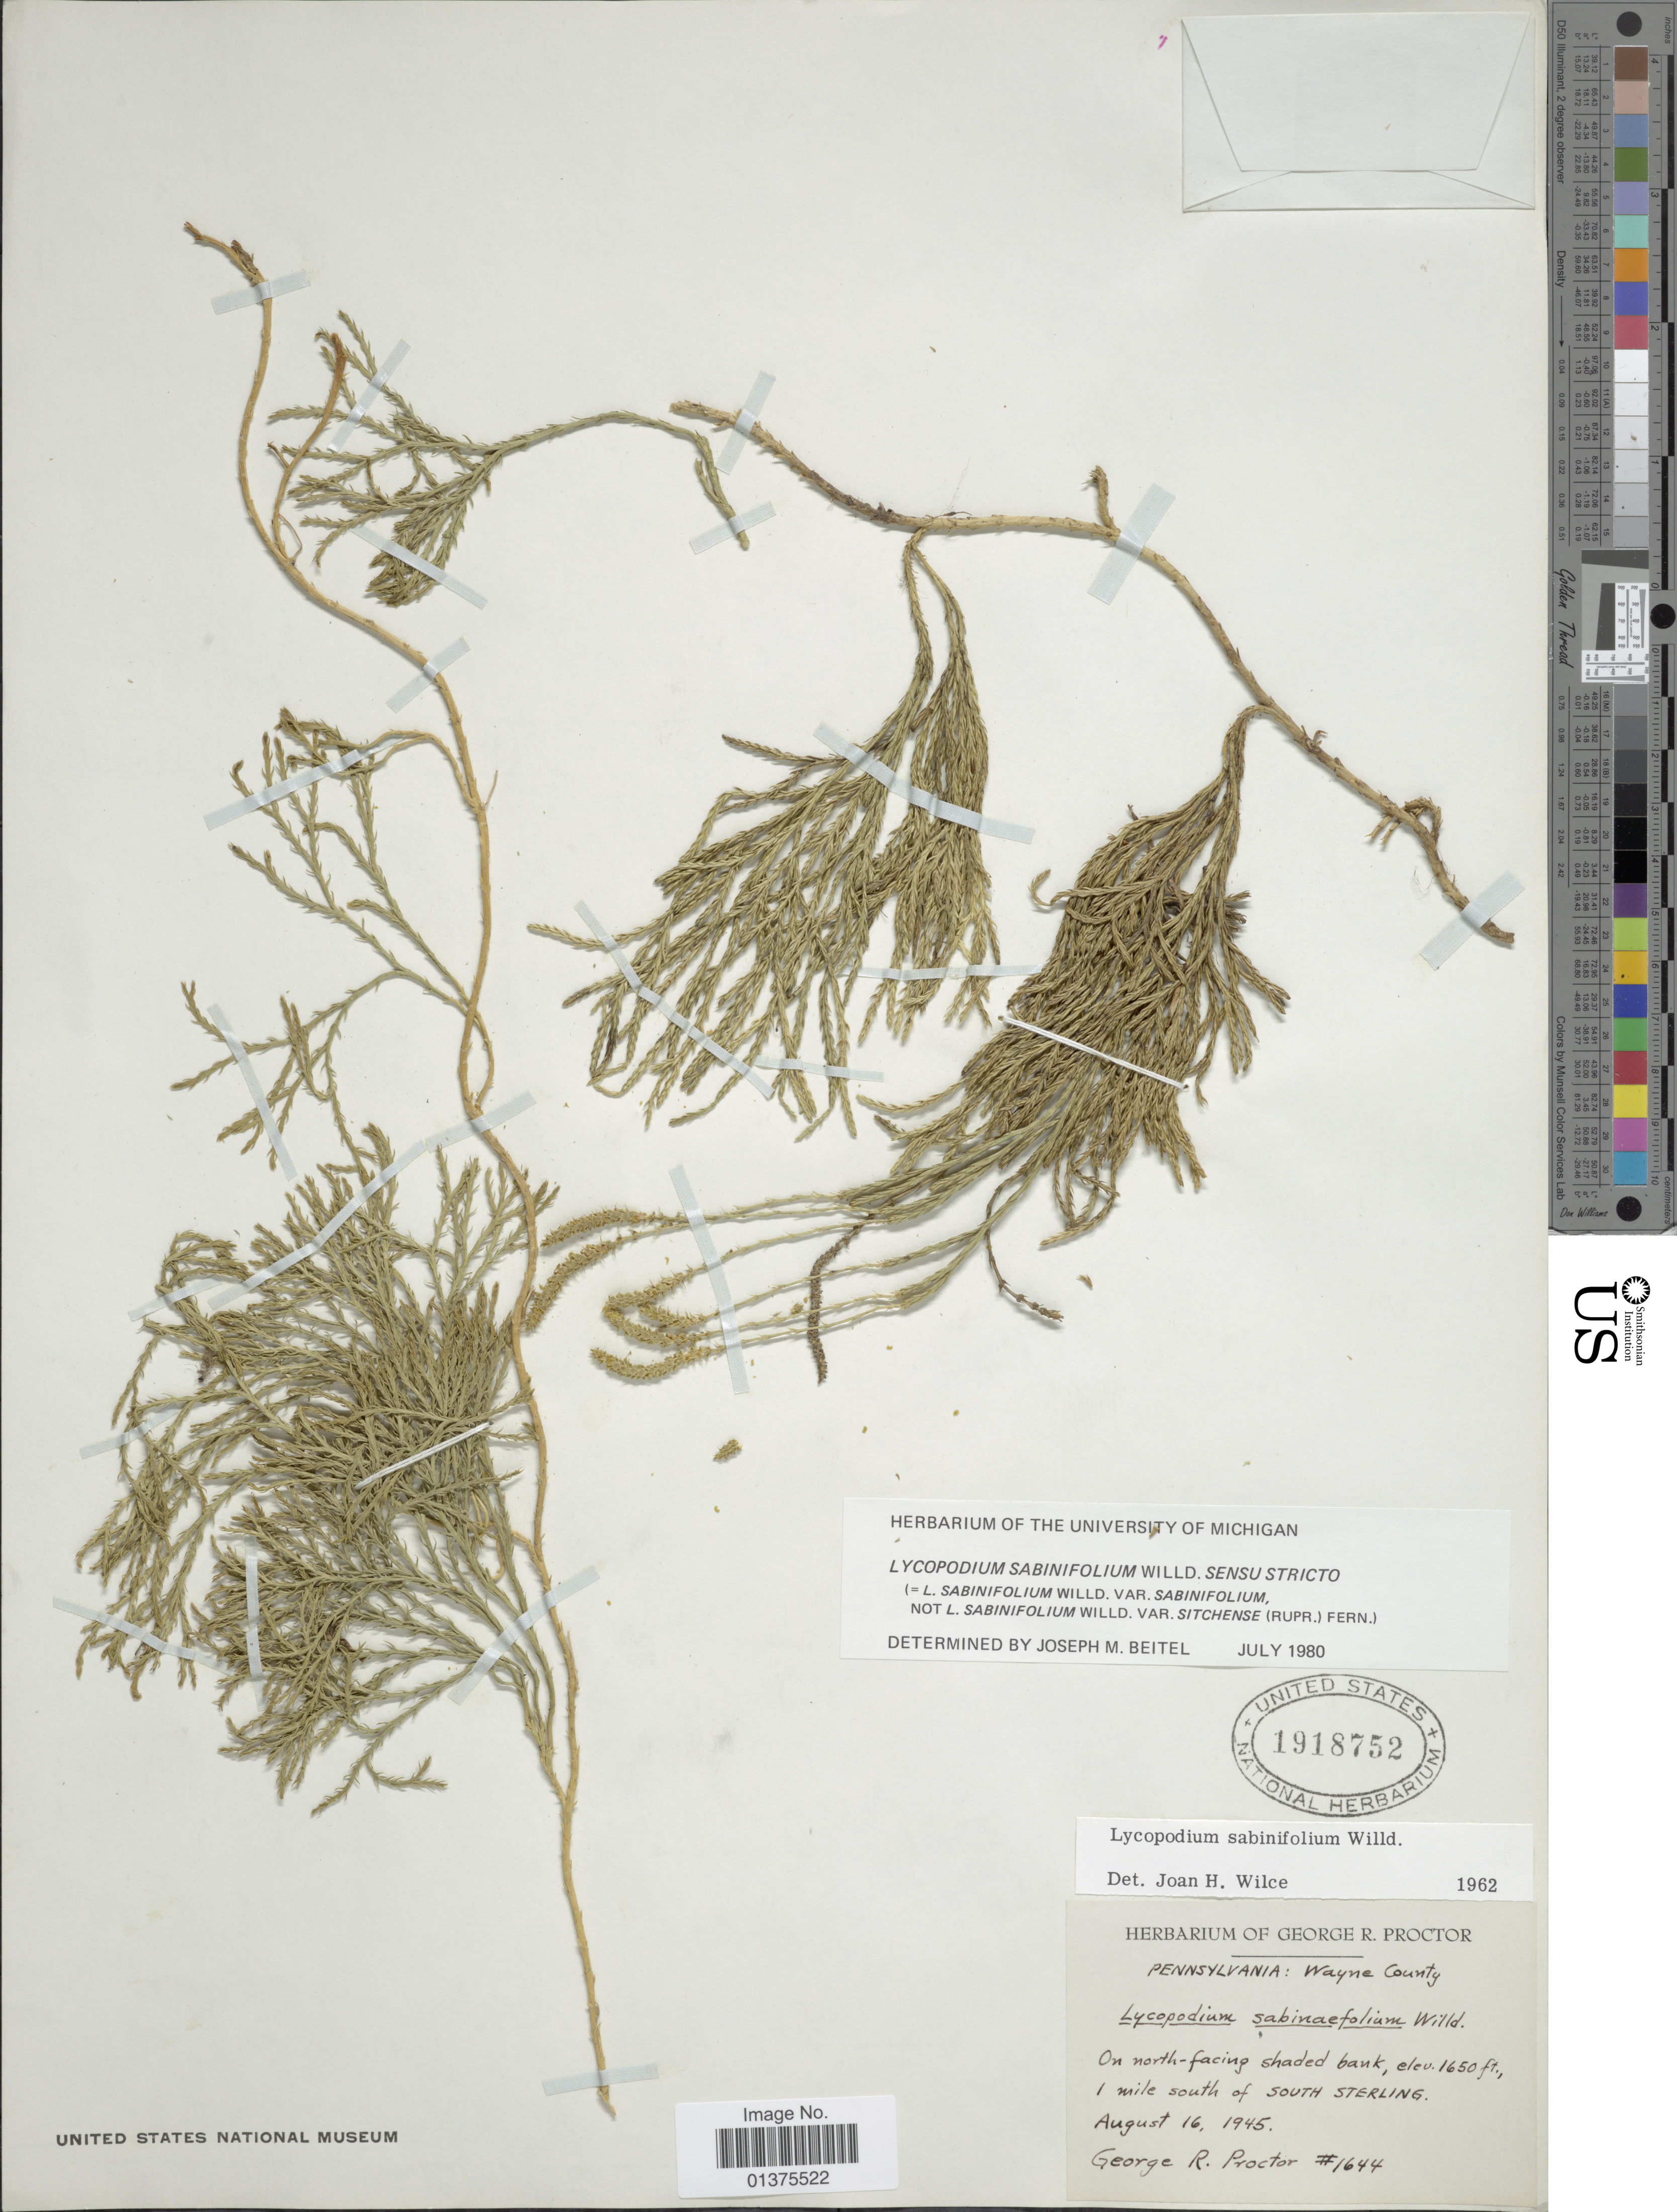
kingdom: Plantae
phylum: Tracheophyta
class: Lycopodiopsida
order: Lycopodiales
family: Lycopodiaceae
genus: Diphasiastrum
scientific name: Diphasiastrum x sabinifolium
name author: (Willd.) Holub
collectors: G. R. Proctor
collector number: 1644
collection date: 1945-08-16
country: United States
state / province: Pennsylvania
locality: On north-facing shaded bank, 1 mile south of South Sterling, Wayne County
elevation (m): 503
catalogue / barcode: US 1918752